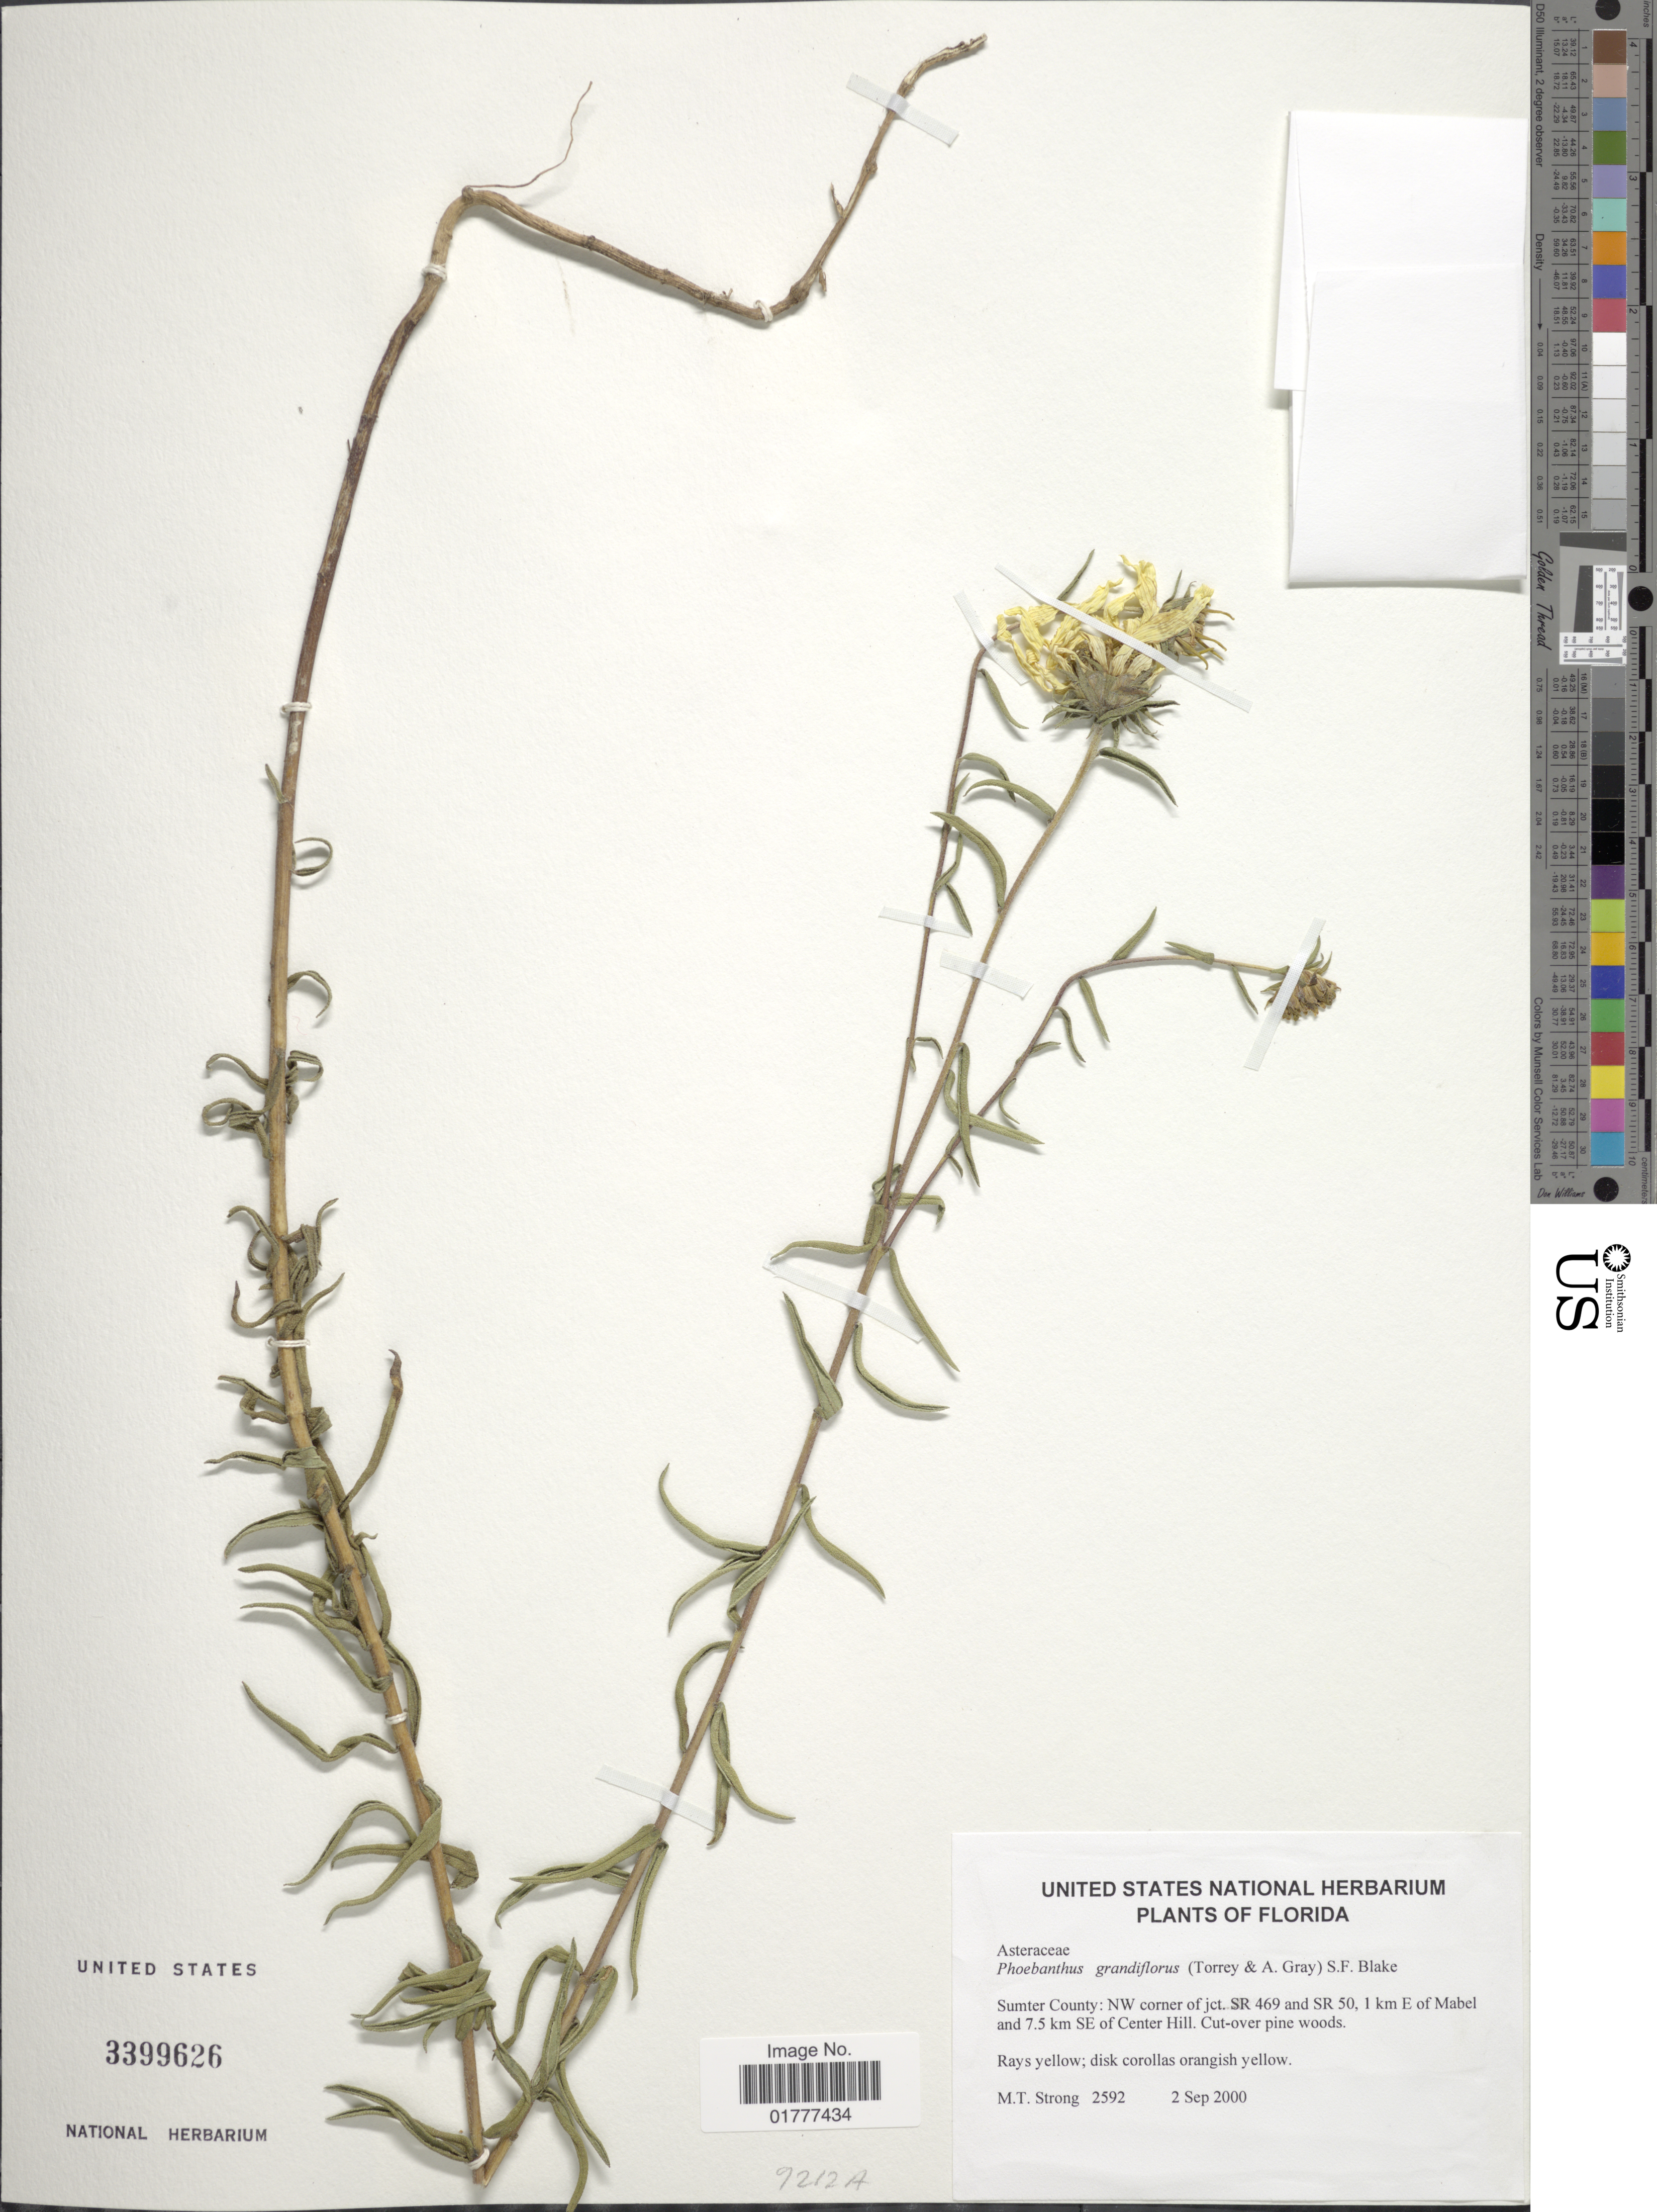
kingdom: Plantae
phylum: Tracheophyta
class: Magnoliopsida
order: Asterales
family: Asteraceae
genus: Phoebanthus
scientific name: Phoebanthus grandiflora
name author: (Torr. & A. Gray) S.F. Blake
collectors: M. T. Strong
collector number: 2592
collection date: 2000-09-02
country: United States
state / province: Florida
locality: Sumter County: NW corner of jct. SR 469 and SR 50, 1 km E of Mabel and 7.5 km SE of Center Hill.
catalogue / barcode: US 3399626